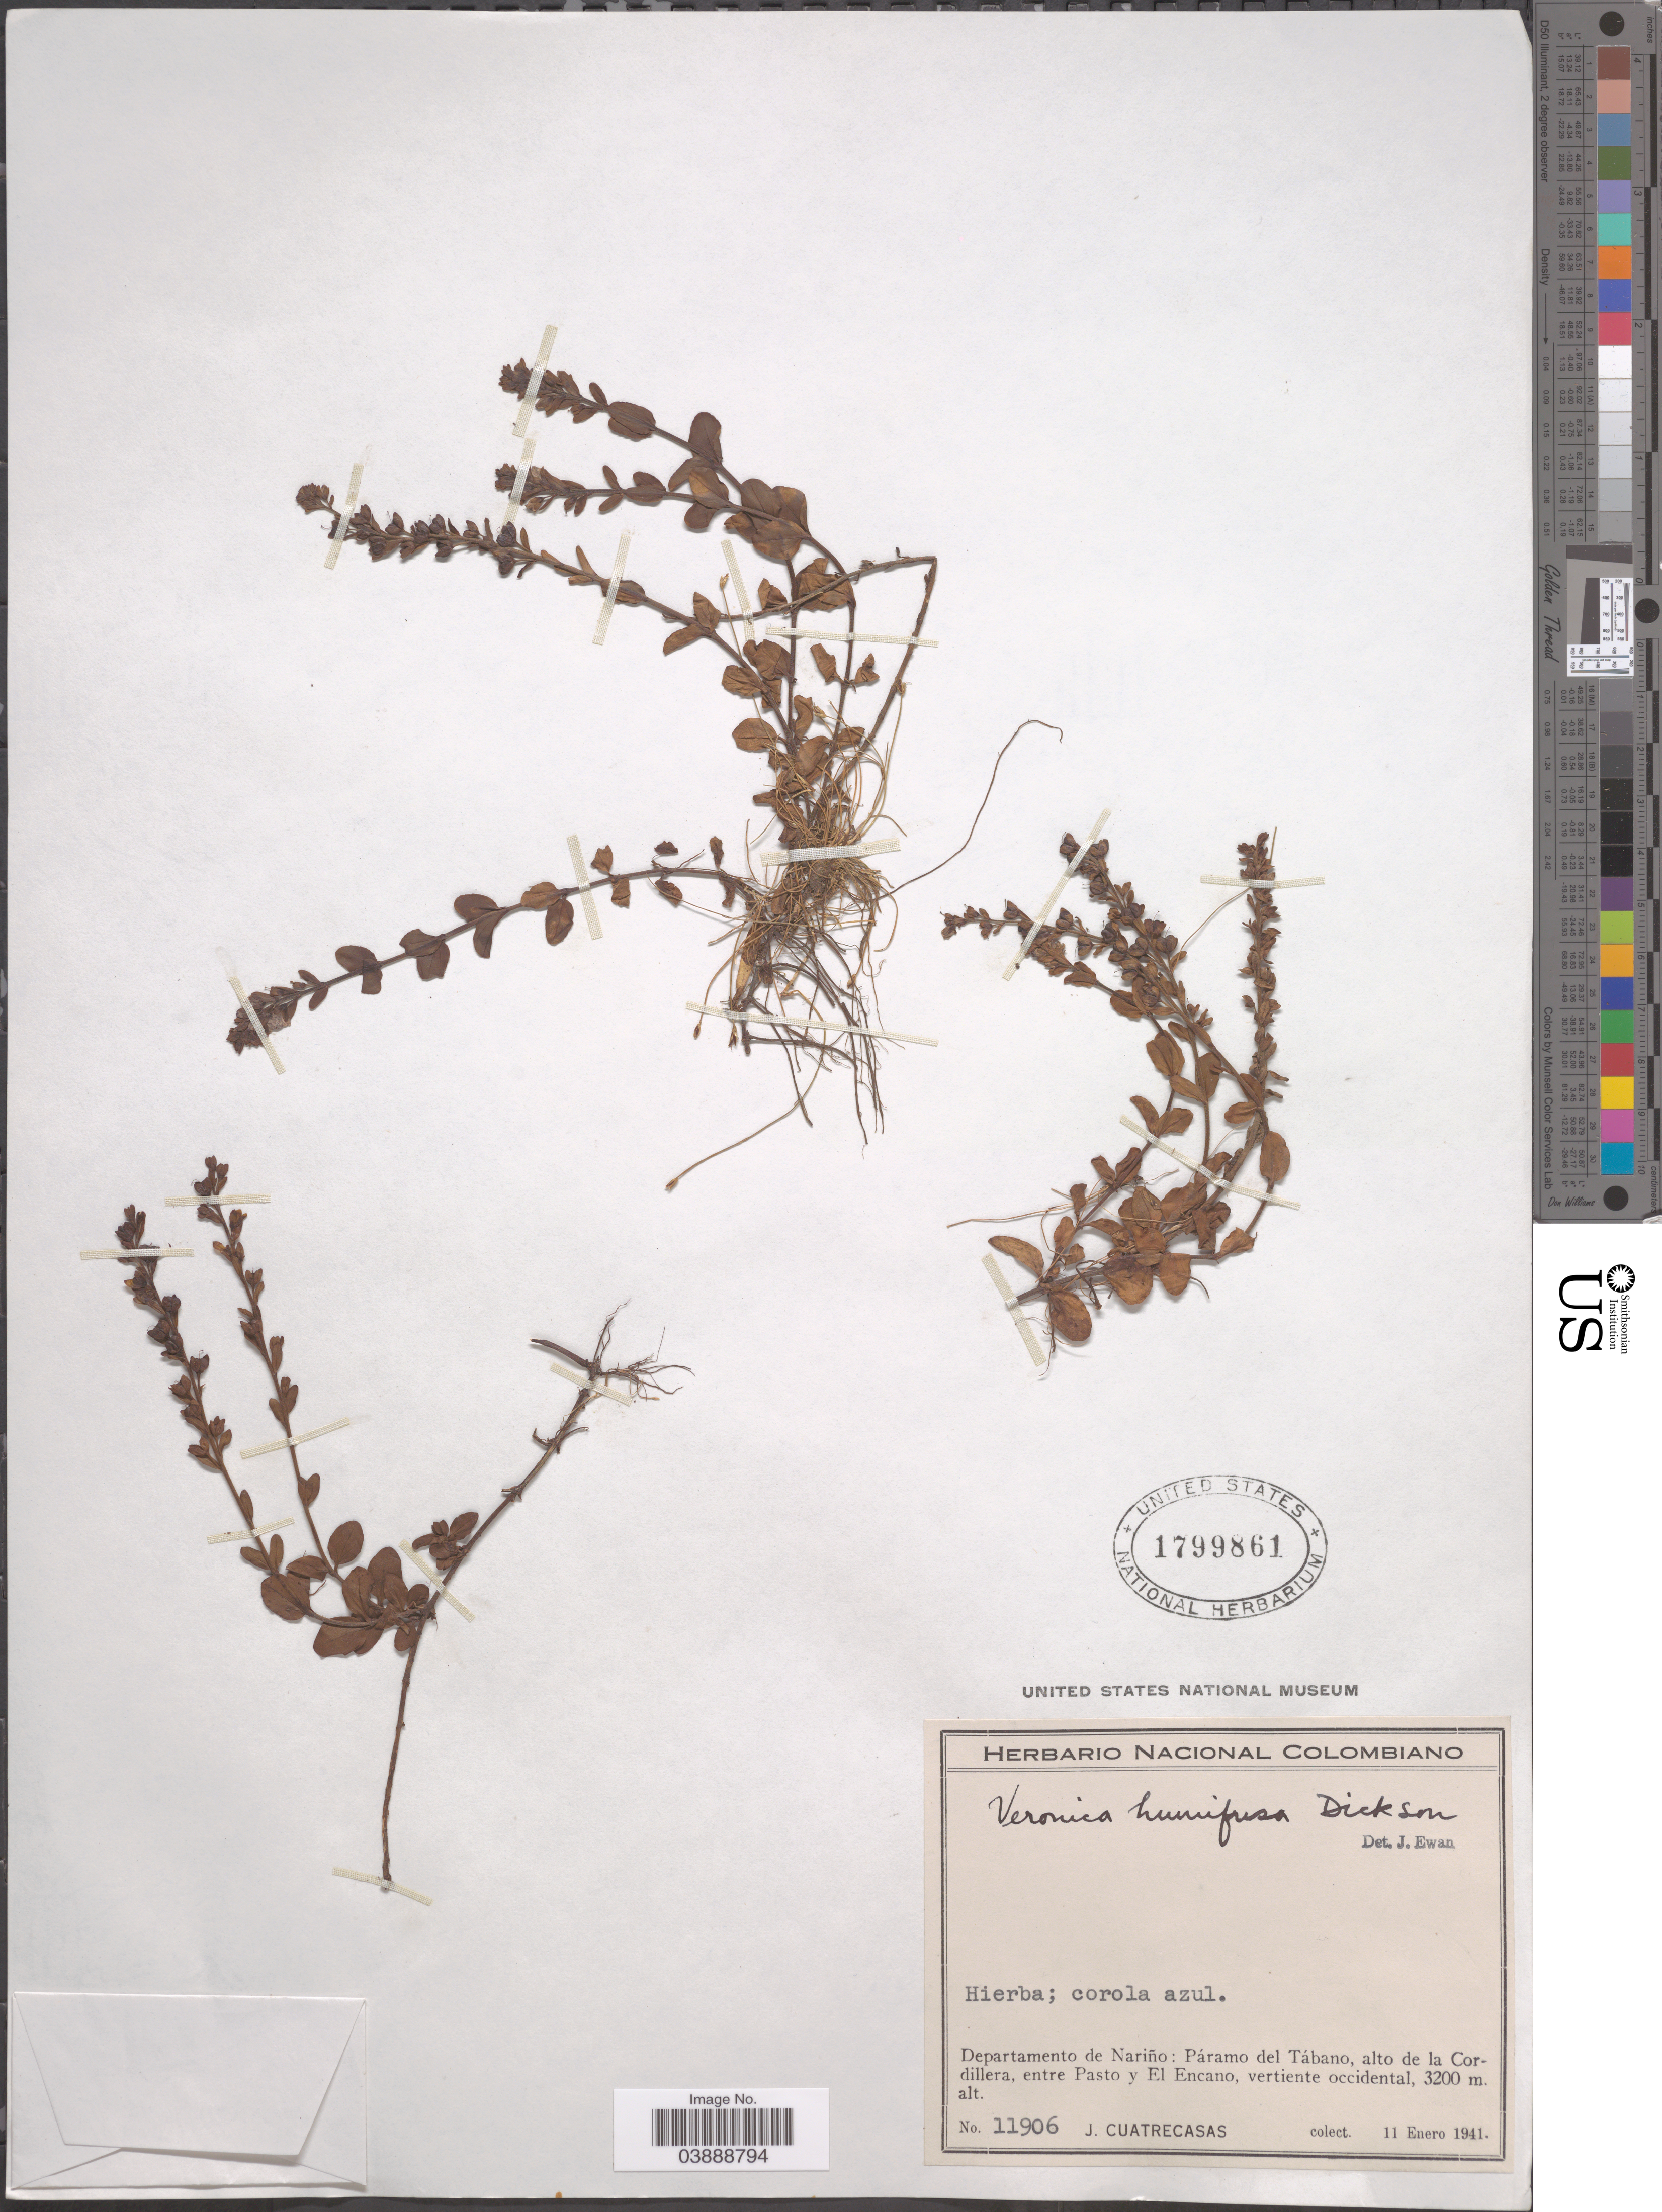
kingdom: Plantae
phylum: Tracheophyta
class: Magnoliopsida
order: Lamiales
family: Plantaginaceae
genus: Veronica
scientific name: Veronica serpyllifolia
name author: L.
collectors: J. Cuatrecasas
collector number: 11906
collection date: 1941-01-11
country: Colombia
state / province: Nariño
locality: Departamento de Nariño: Páramo del Tábano, alto de la Cordillera, entre Pasto y El Encano, vertiente occidental.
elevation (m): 3200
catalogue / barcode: US 1799861